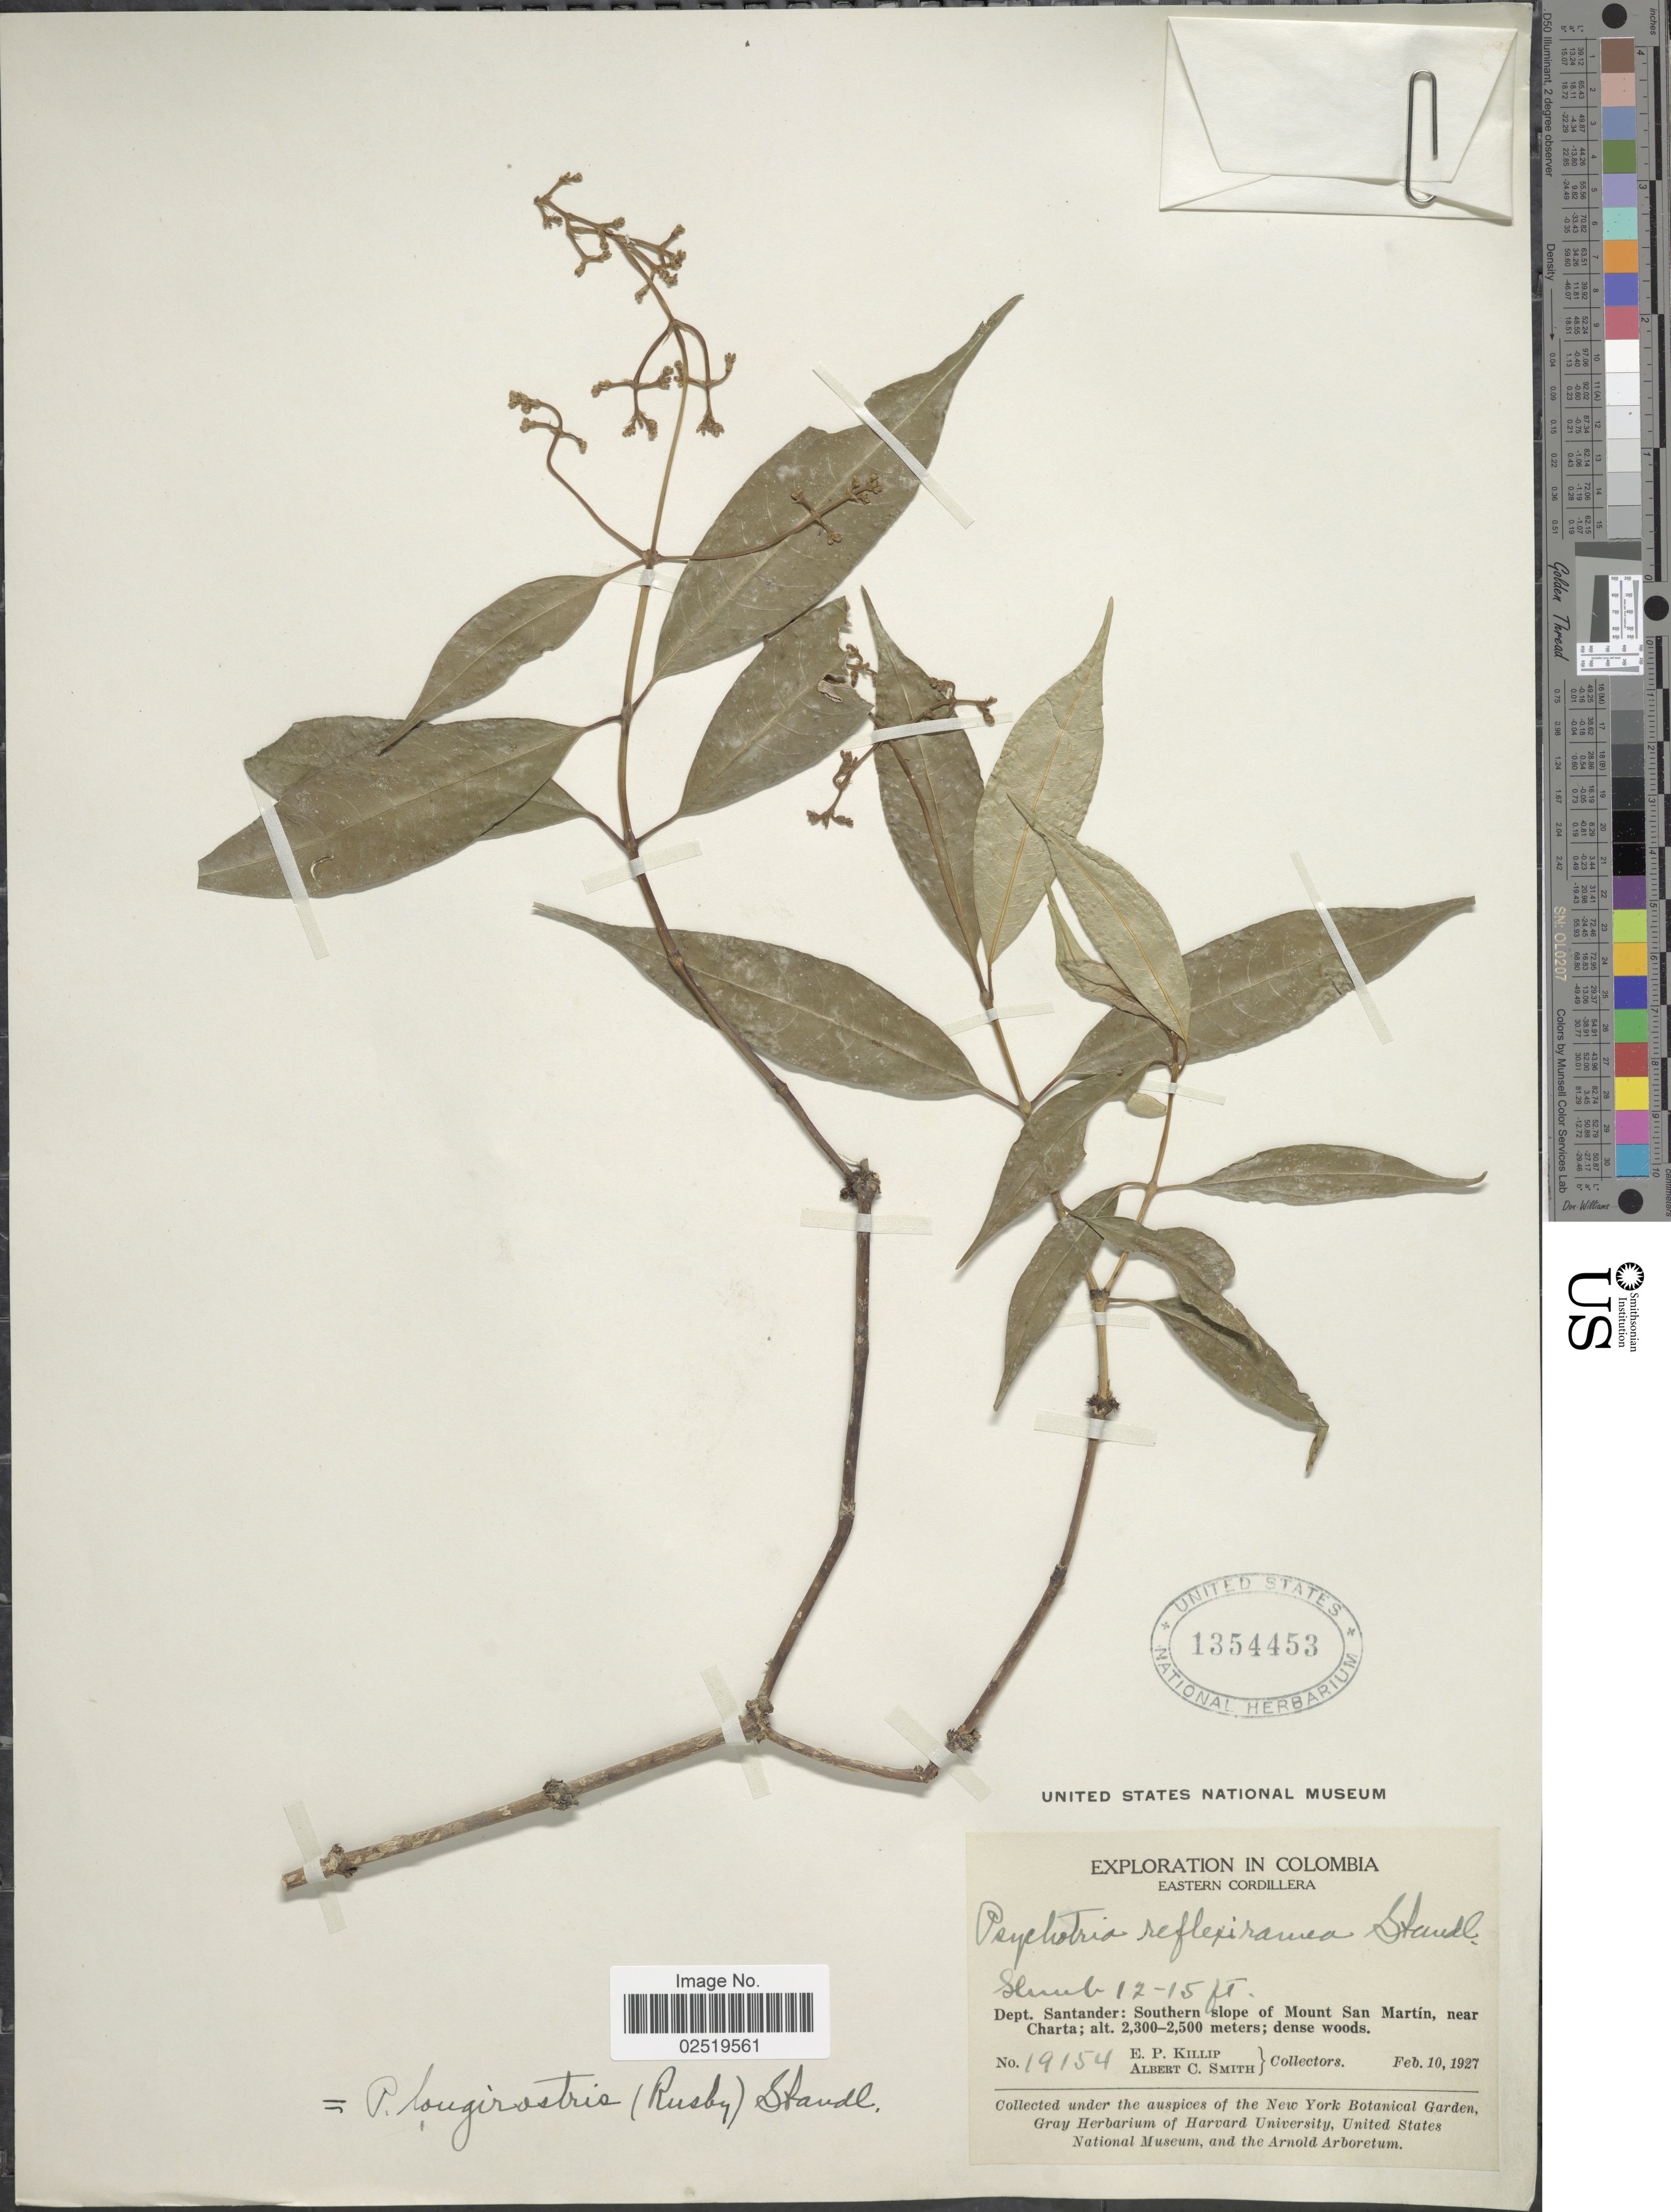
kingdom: Plantae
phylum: Tracheophyta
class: Magnoliopsida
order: Gentianales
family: Rubiaceae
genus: Psychotria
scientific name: Psychotria longirostris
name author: (Rusby) Standl.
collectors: E. P. Killip & A. C. Smith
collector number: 19154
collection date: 1927-02-10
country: Colombia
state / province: Santander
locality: Eastern Cordillera, Southern slope of Mount San Martin, near Charta.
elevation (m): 2300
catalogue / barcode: US 1354453